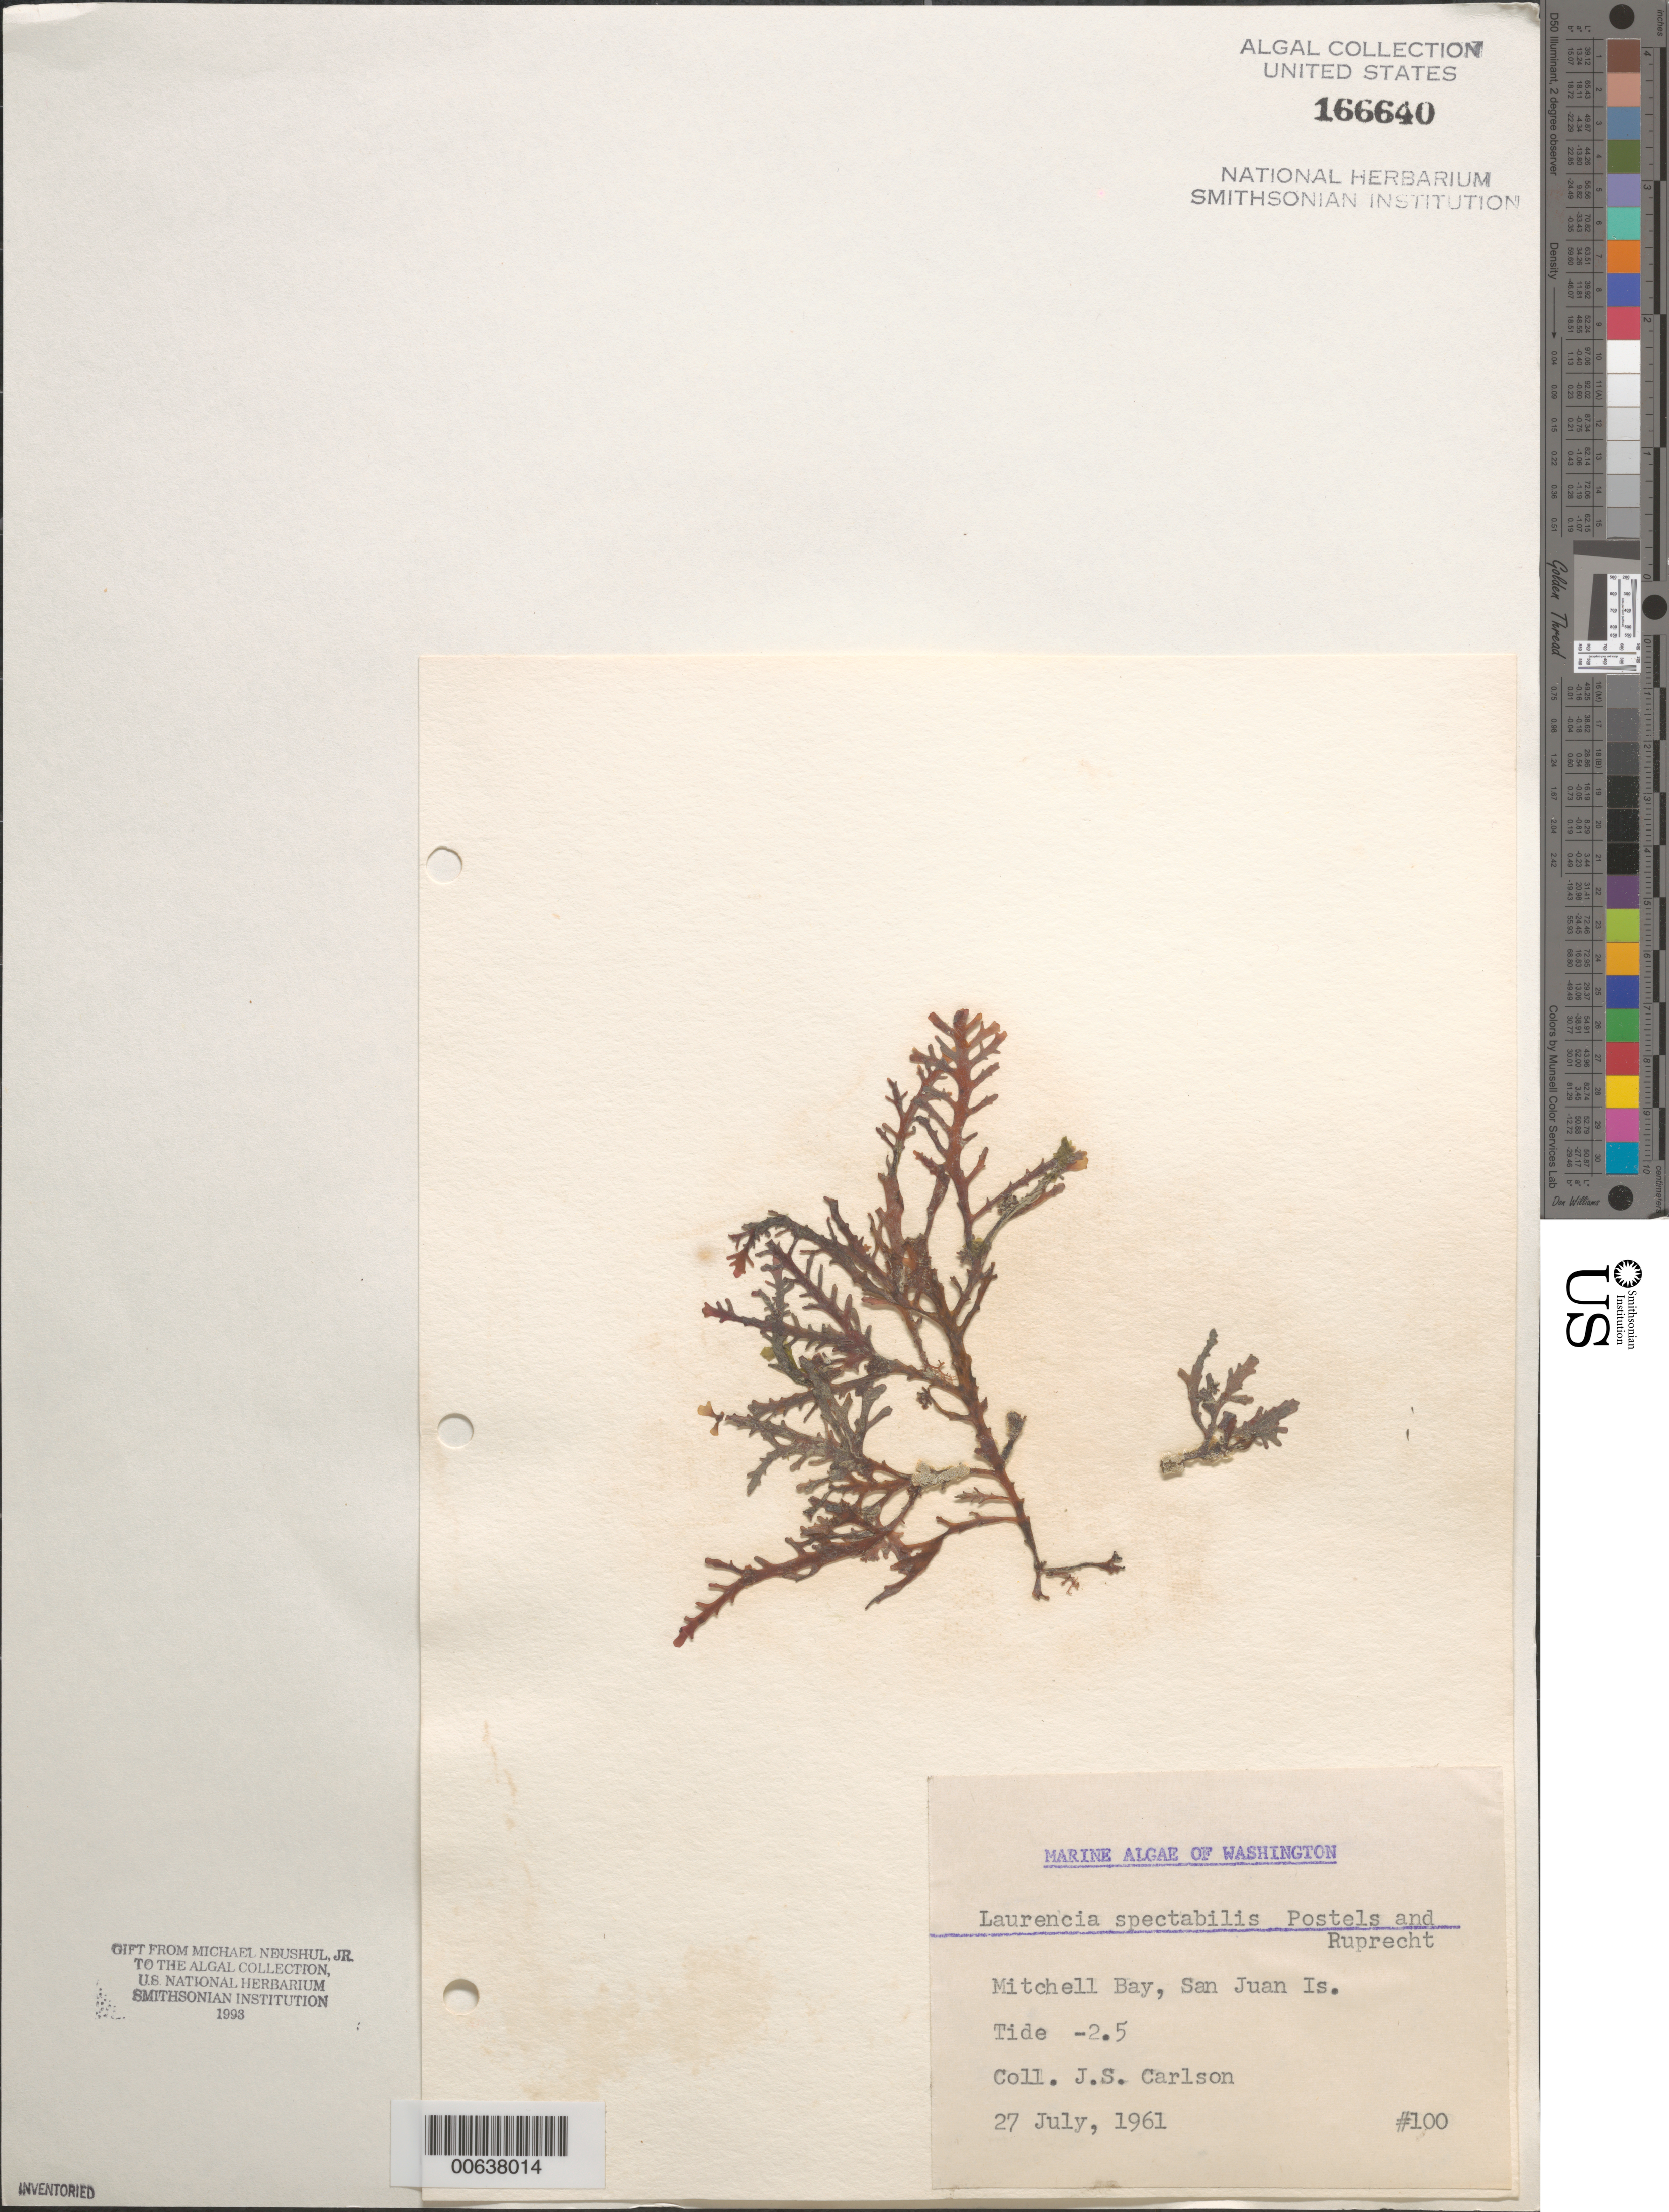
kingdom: Plantae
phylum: Rhodophyta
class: Florideophyceae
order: Ceramiales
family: Rhodomelaceae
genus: Osmundea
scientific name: Osmundea spectabilis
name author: (Postels & Rupr.) K.W. Nam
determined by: Algae name updating Project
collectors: J. Carlson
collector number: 100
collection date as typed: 27 Jul 1961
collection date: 1961-07-27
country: United States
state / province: Washington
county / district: San Juan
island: San Juan Island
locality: Mitchell Bay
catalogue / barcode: US 166640